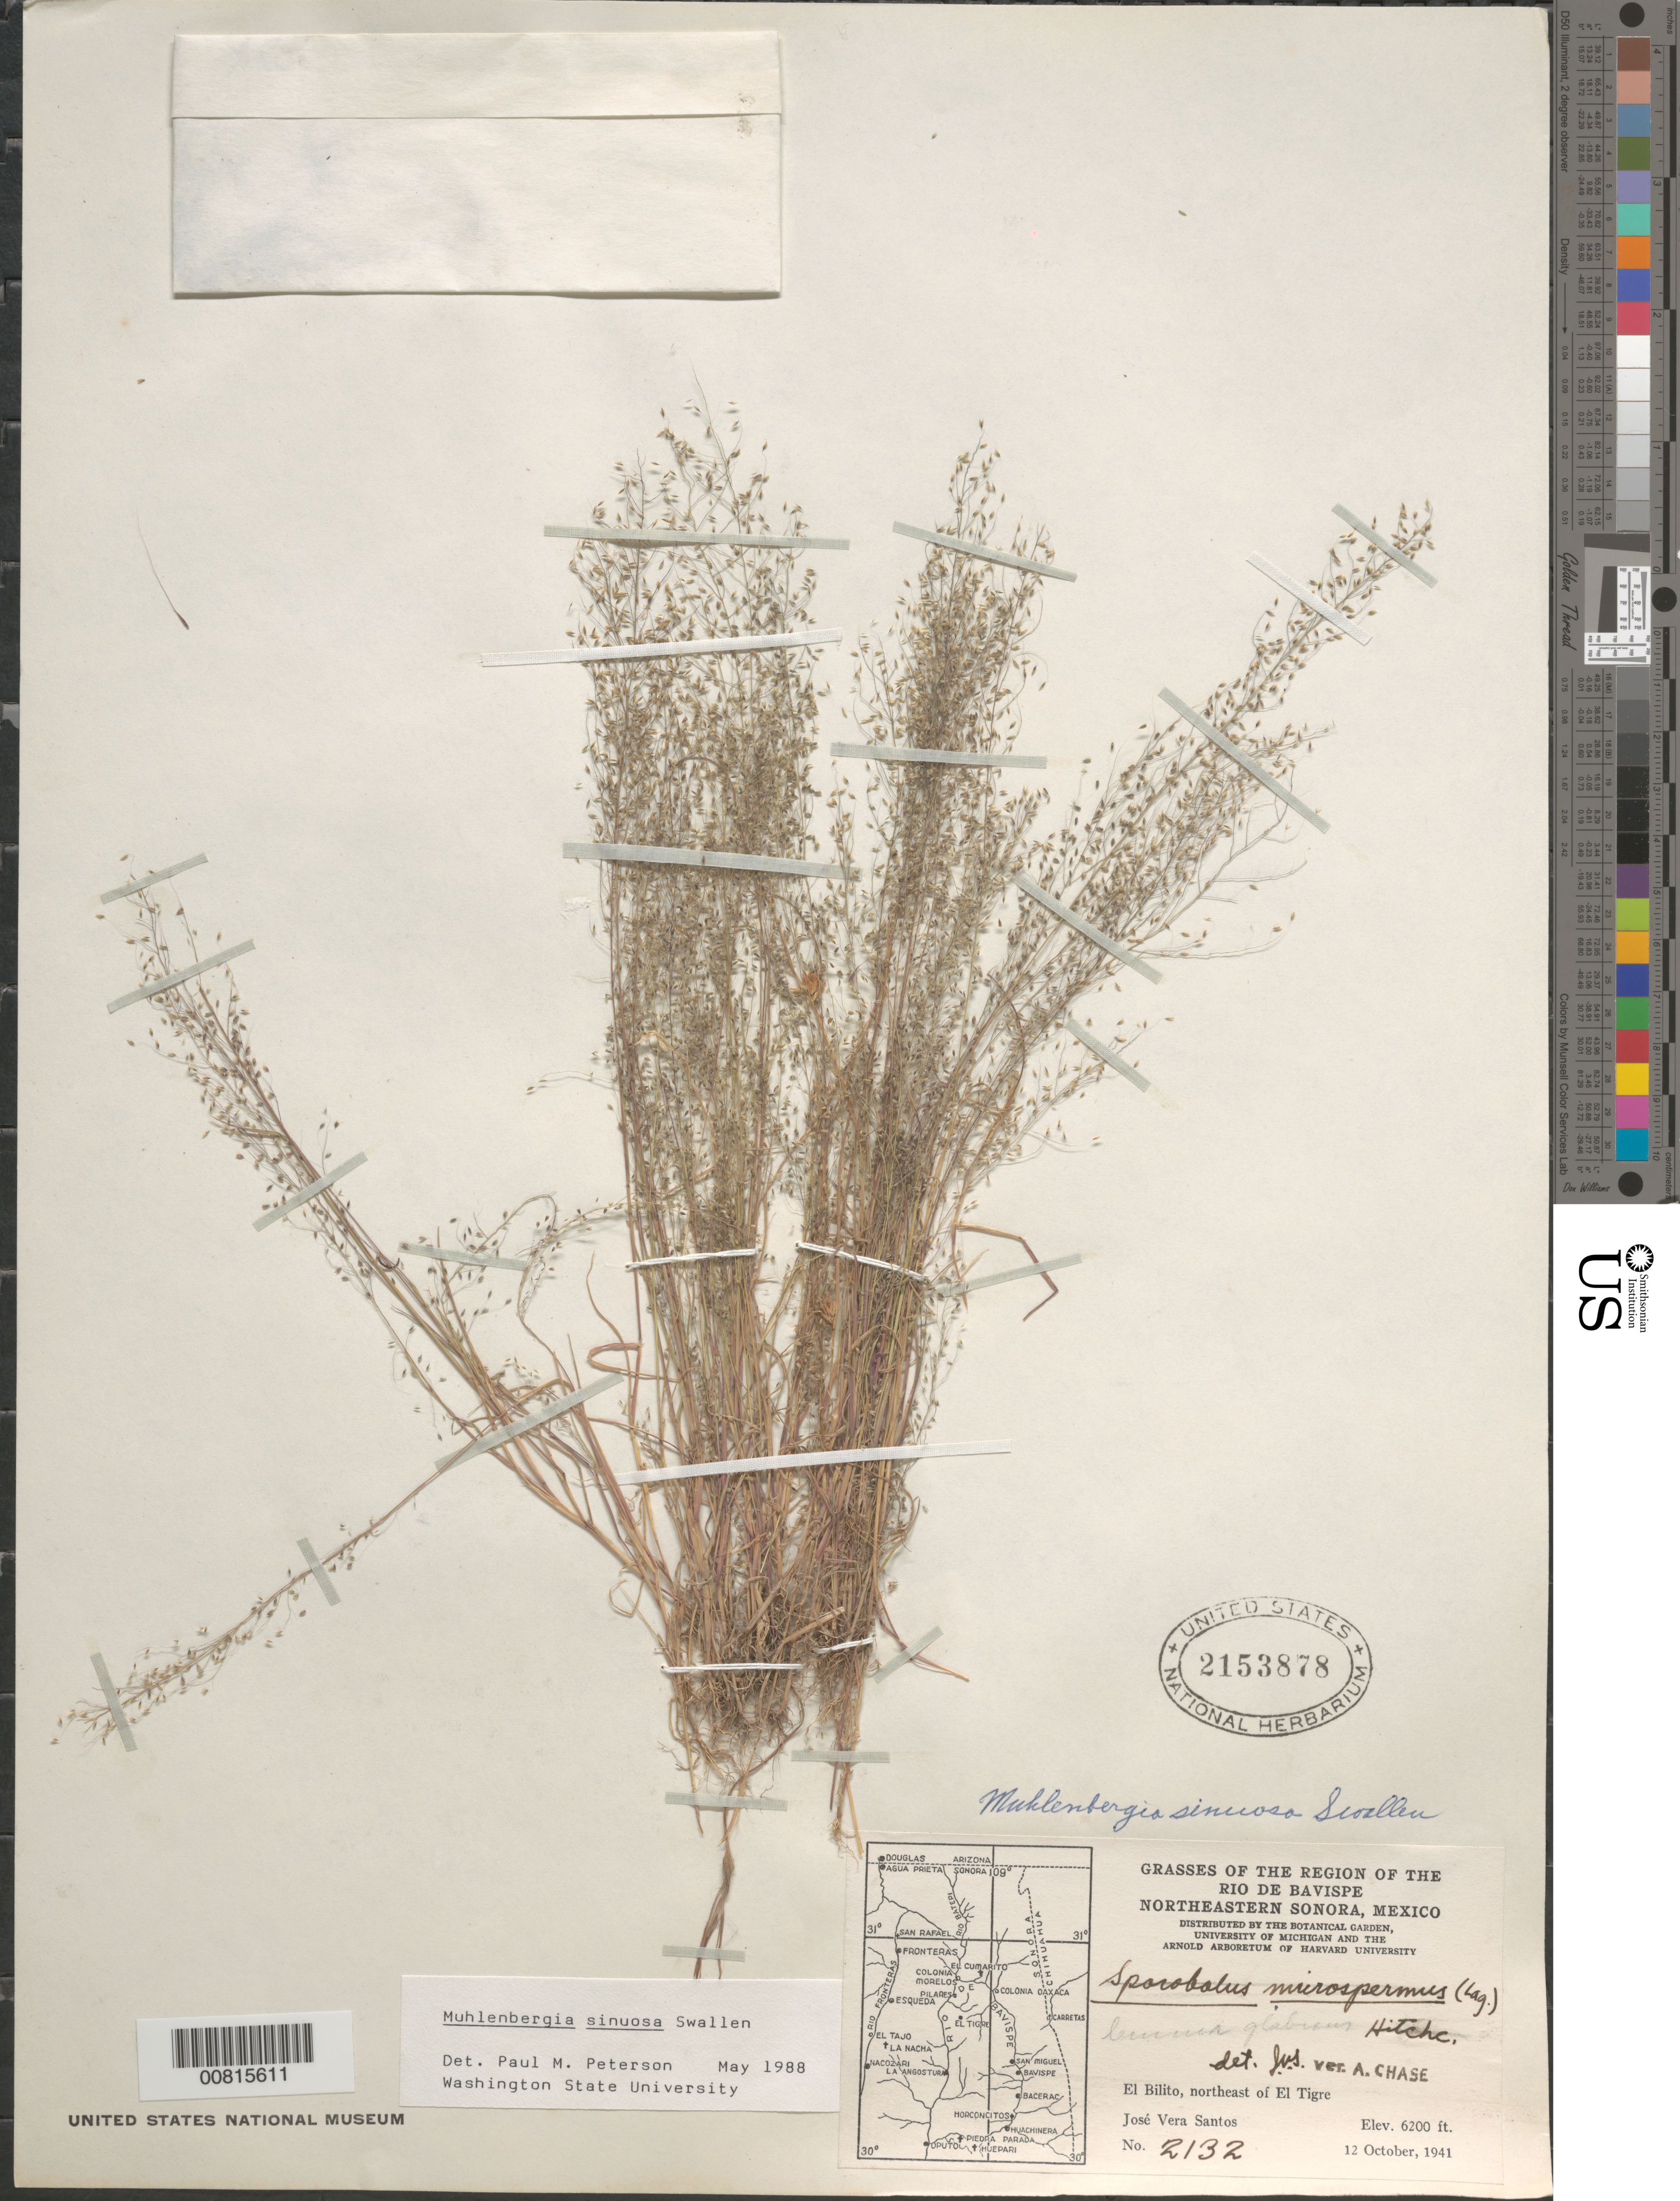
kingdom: Plantae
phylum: Tracheophyta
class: Liliopsida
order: Poales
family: Poaceae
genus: Muhlenbergia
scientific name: Muhlenbergia sinuosa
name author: Swallen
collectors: J. Vera Santos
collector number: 2132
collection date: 1941-10-07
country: Mexico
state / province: Sonora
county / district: Bavispe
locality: El Bilito, NE of El Tigre, mpio. Bavispe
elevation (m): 1950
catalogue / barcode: US 2153878